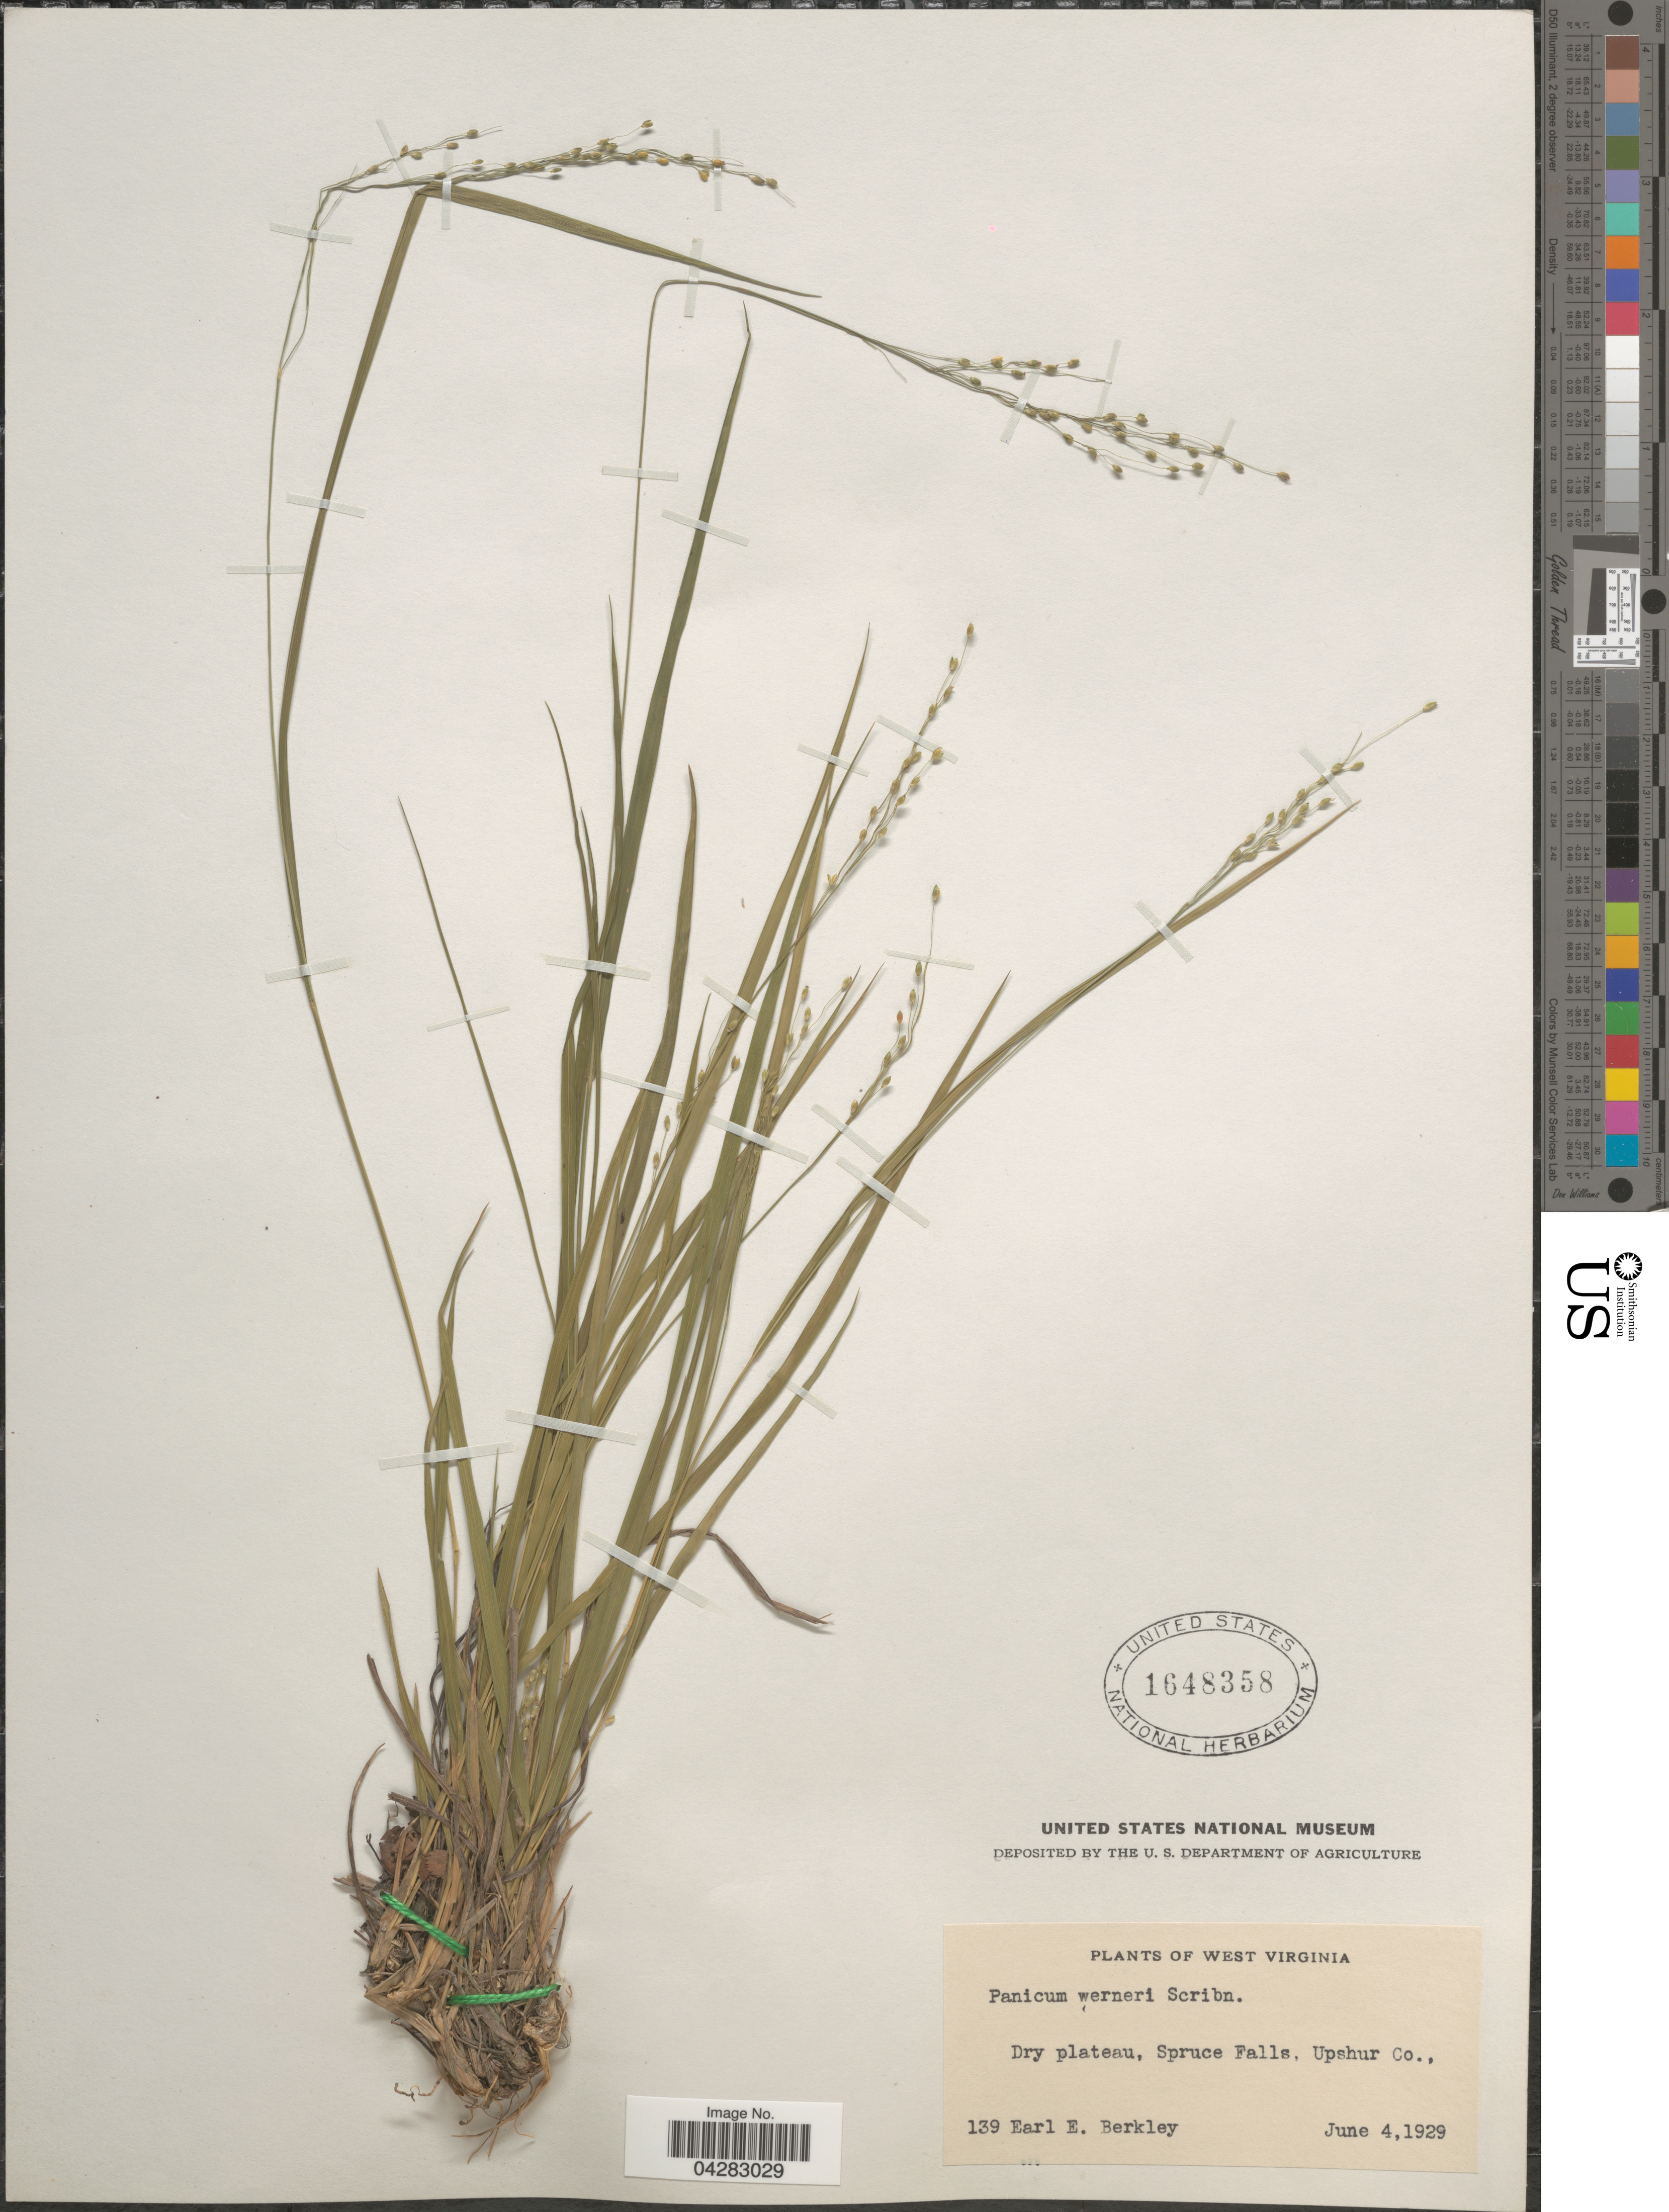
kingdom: Plantae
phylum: Tracheophyta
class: Liliopsida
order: Poales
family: Poaceae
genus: Dichanthelium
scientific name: Dichanthelium linearifolium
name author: (Scribn.) Gould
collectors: E. Berkley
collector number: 139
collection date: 1929-06-04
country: United States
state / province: West Virginia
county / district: Upshur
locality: Dry plateau, Spruce Falls, Upshur Co.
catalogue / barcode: US 1648358